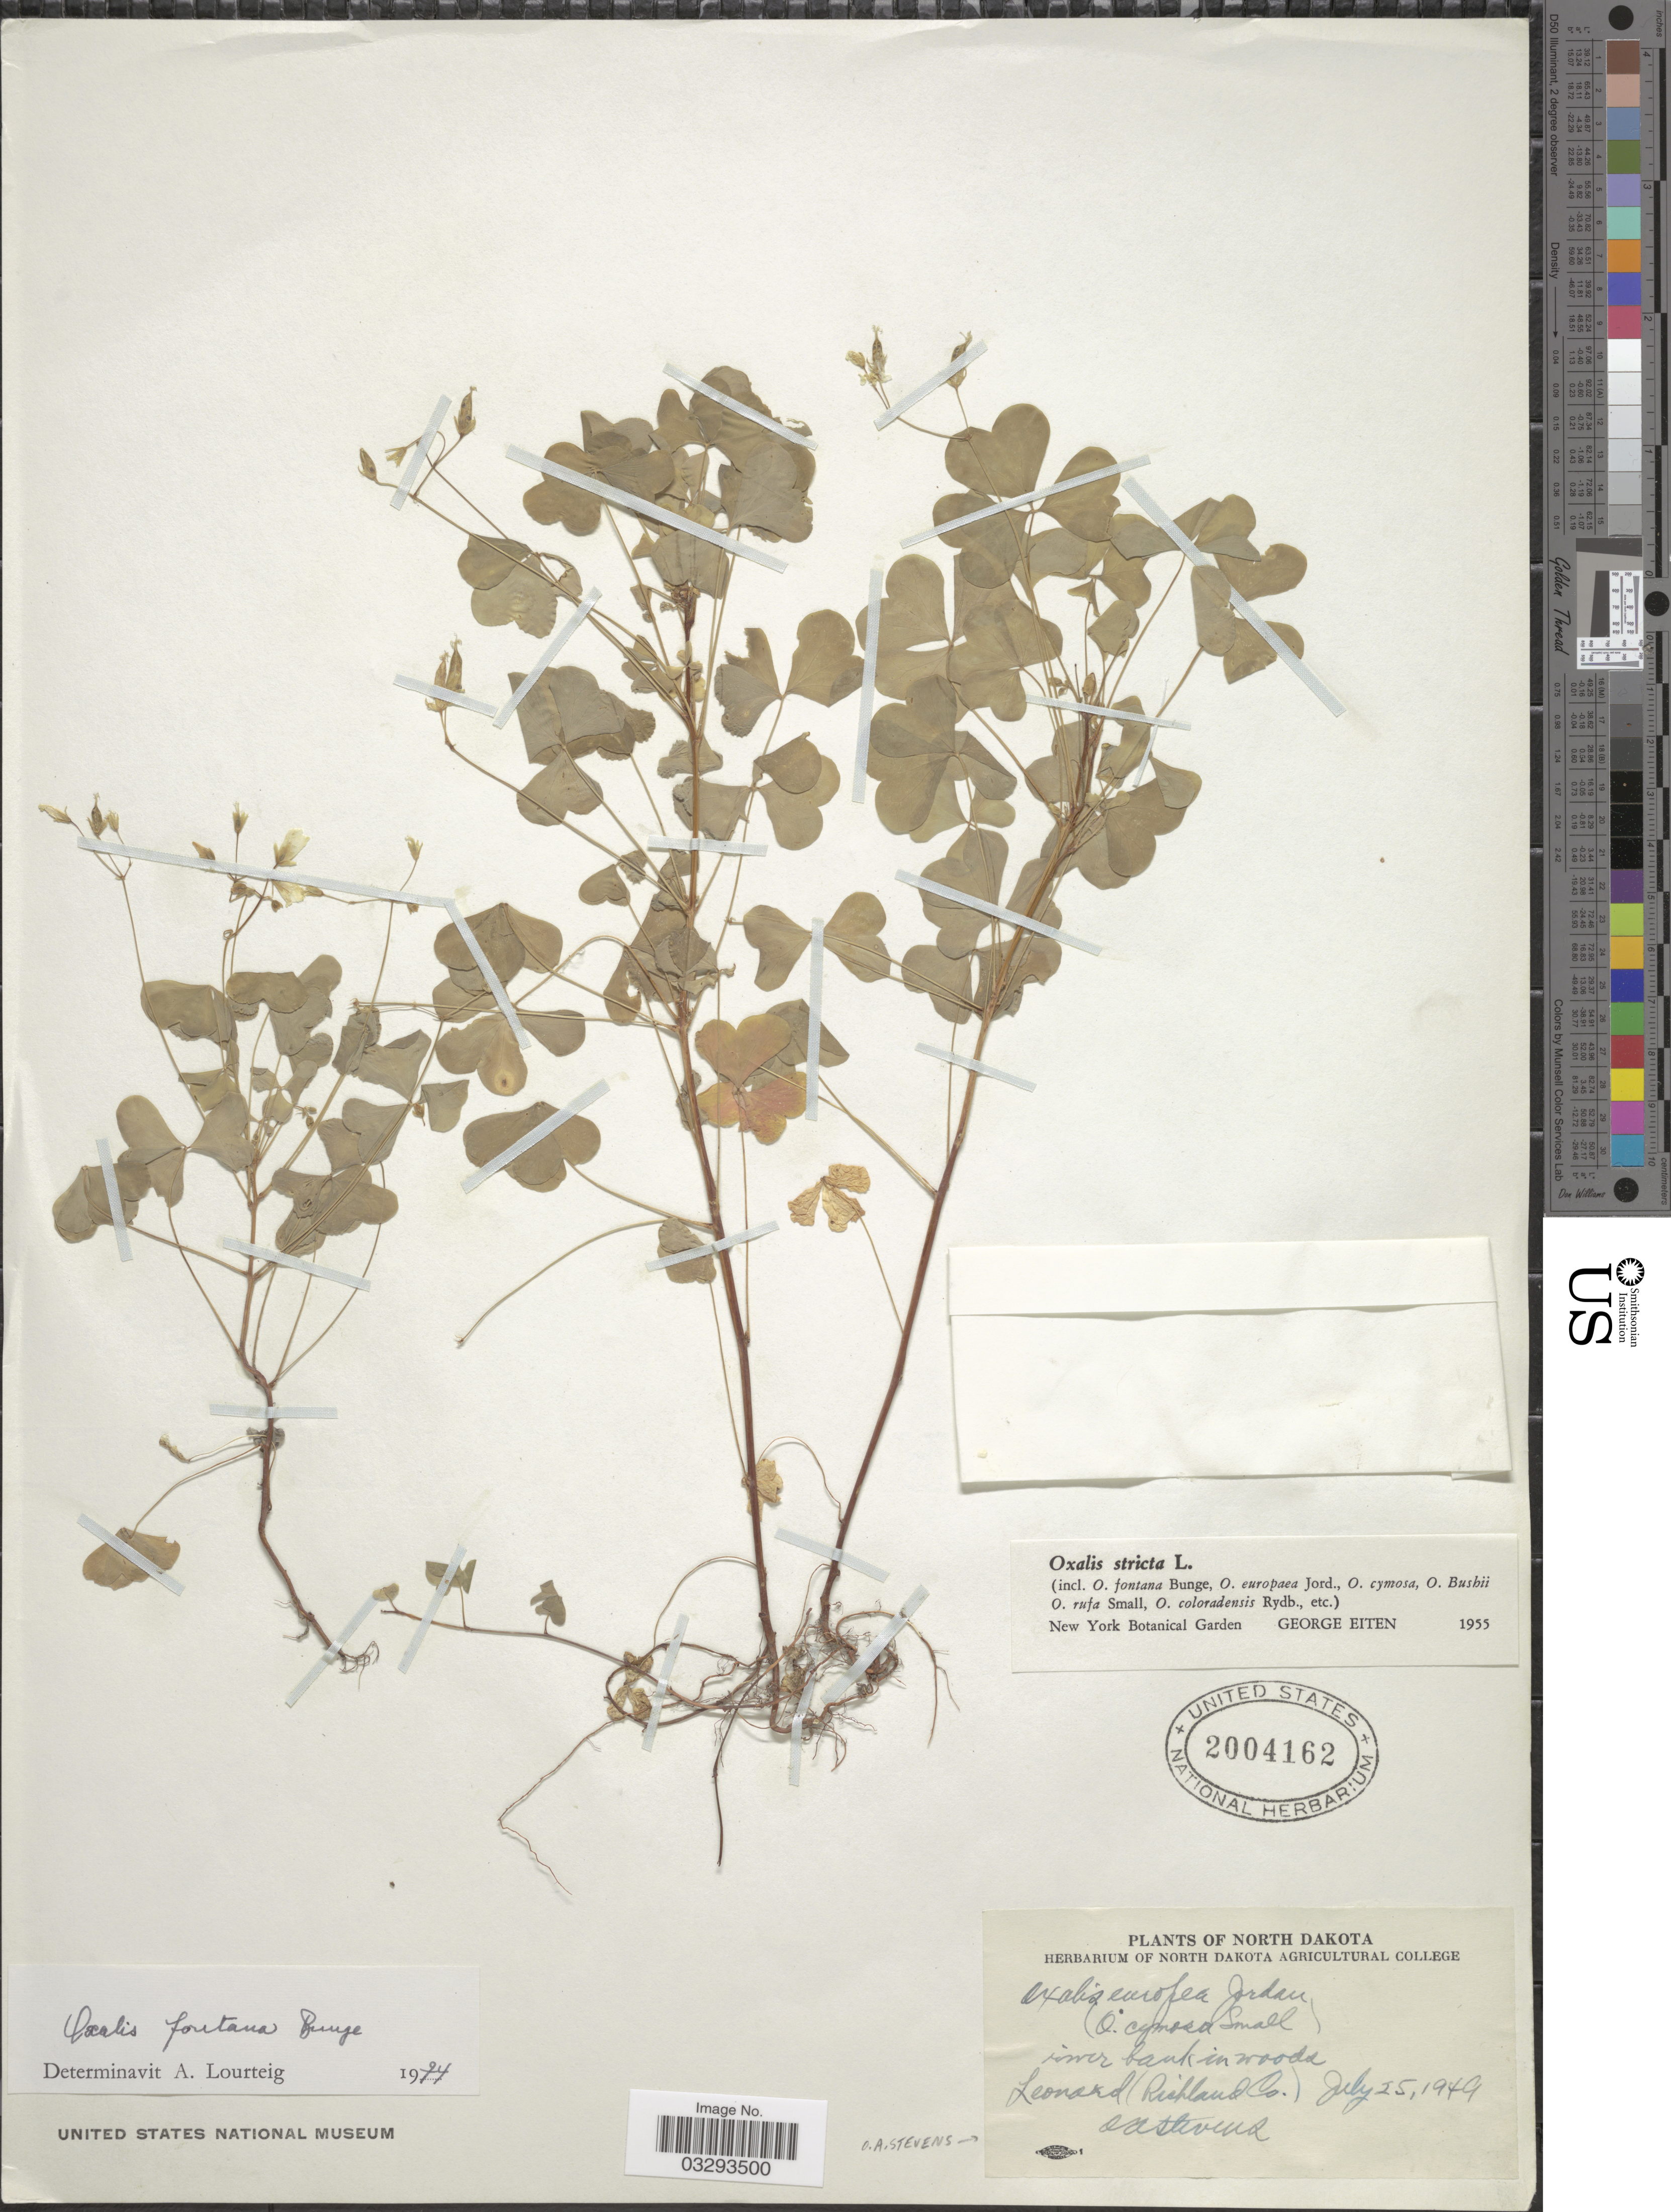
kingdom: Plantae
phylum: Tracheophyta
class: Magnoliopsida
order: Oxalidales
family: Oxalidaceae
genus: Oxalis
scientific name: Oxalis fontana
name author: Bunge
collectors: O. A. Stevens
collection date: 1949-07-25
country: United States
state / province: North Dakota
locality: Leonard (Richland Co).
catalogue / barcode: US 2004162